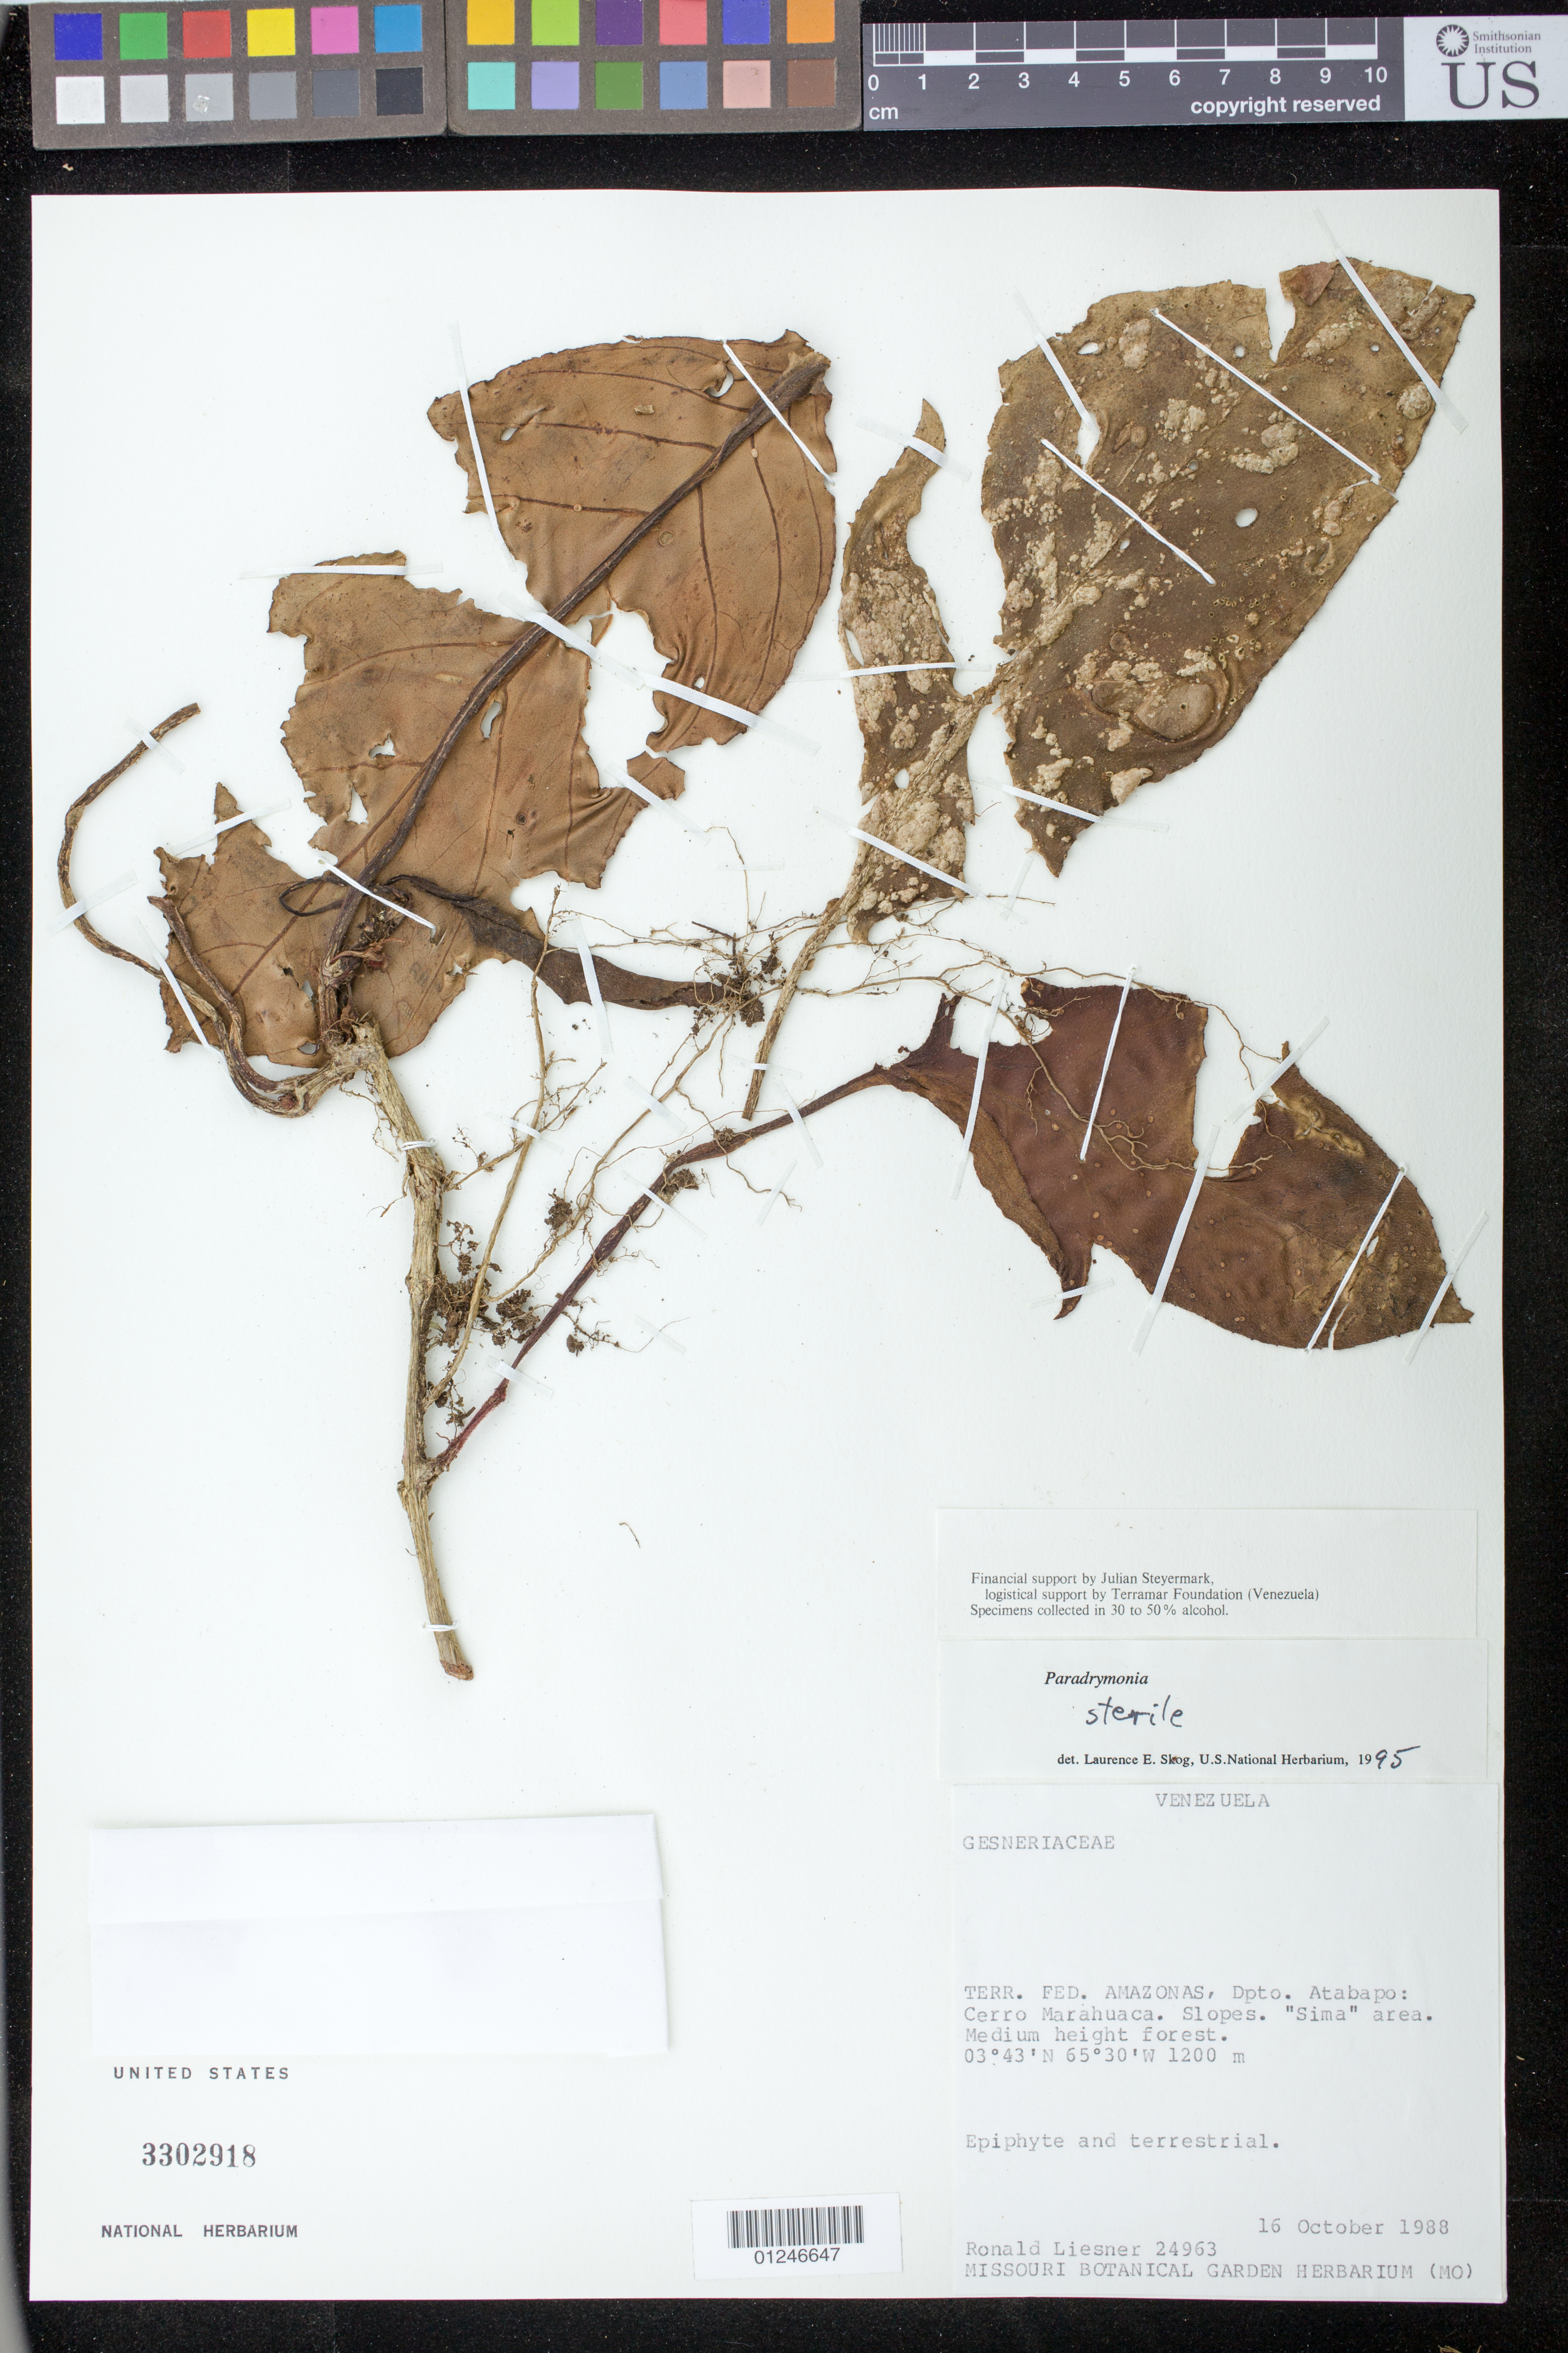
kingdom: Plantae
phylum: Tracheophyta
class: Magnoliopsida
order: Lamiales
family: Gesneriaceae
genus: Paradrymonia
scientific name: Paradrymonia sastrei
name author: Wiehler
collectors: R. L. Liesner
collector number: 24963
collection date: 1988-10-16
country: Venezuela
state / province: Amazonas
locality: TERR. FED. AMAZONAS, Dpto. Atabapo: Cerro Marahuaca. Slopes. Sima area.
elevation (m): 1200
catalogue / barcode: US 3302918